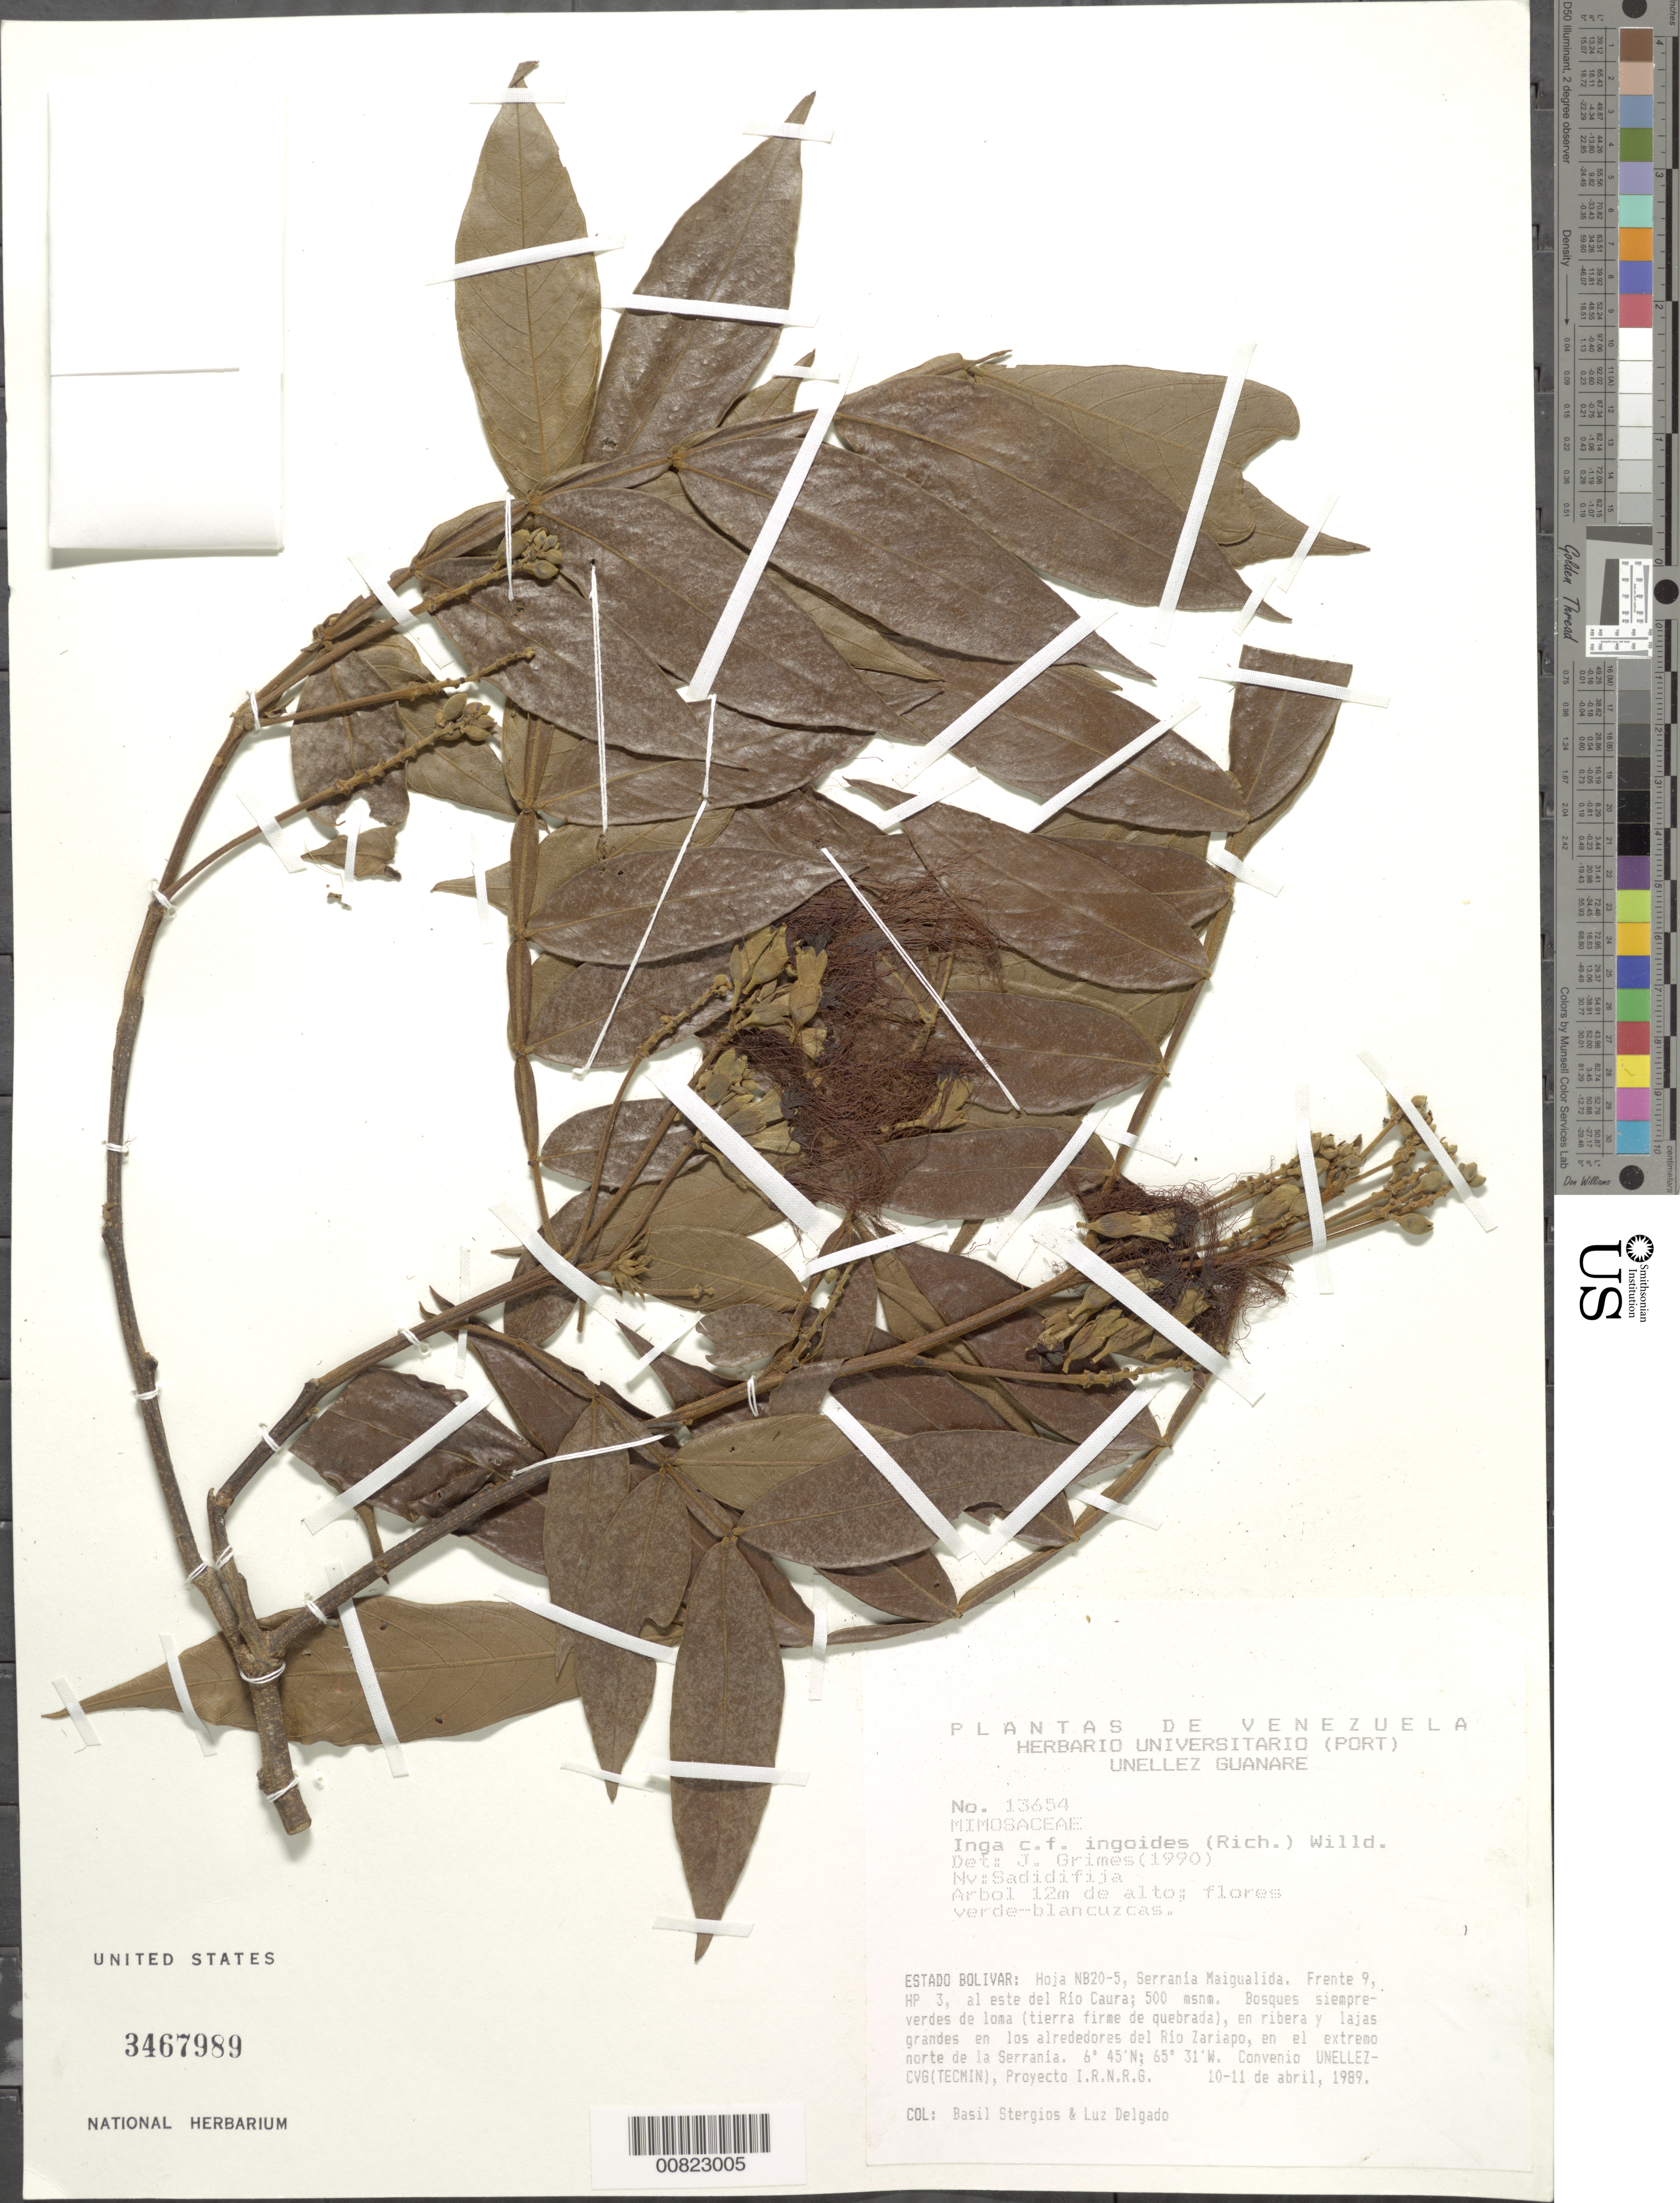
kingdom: Plantae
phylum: Tracheophyta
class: Magnoliopsida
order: Fabales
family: Fabaceae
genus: Inga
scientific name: Inga ingoides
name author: (Rich.) Willd.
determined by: Grimes, J.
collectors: B. G. Stergios & L. Delgado V.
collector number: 13654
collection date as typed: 10-Apr-89 to 11-Apr-89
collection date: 1989-04-10/1989-04-11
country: Venezuela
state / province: Bolívar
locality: Serrania Maigualida, E del río Caura, alrededores del río Zariapo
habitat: Bosques siempre-verdes de loma (tierra firme de quebrada), en ribera y lajas grandesen los alrededores del río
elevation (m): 500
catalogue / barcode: US 3467989